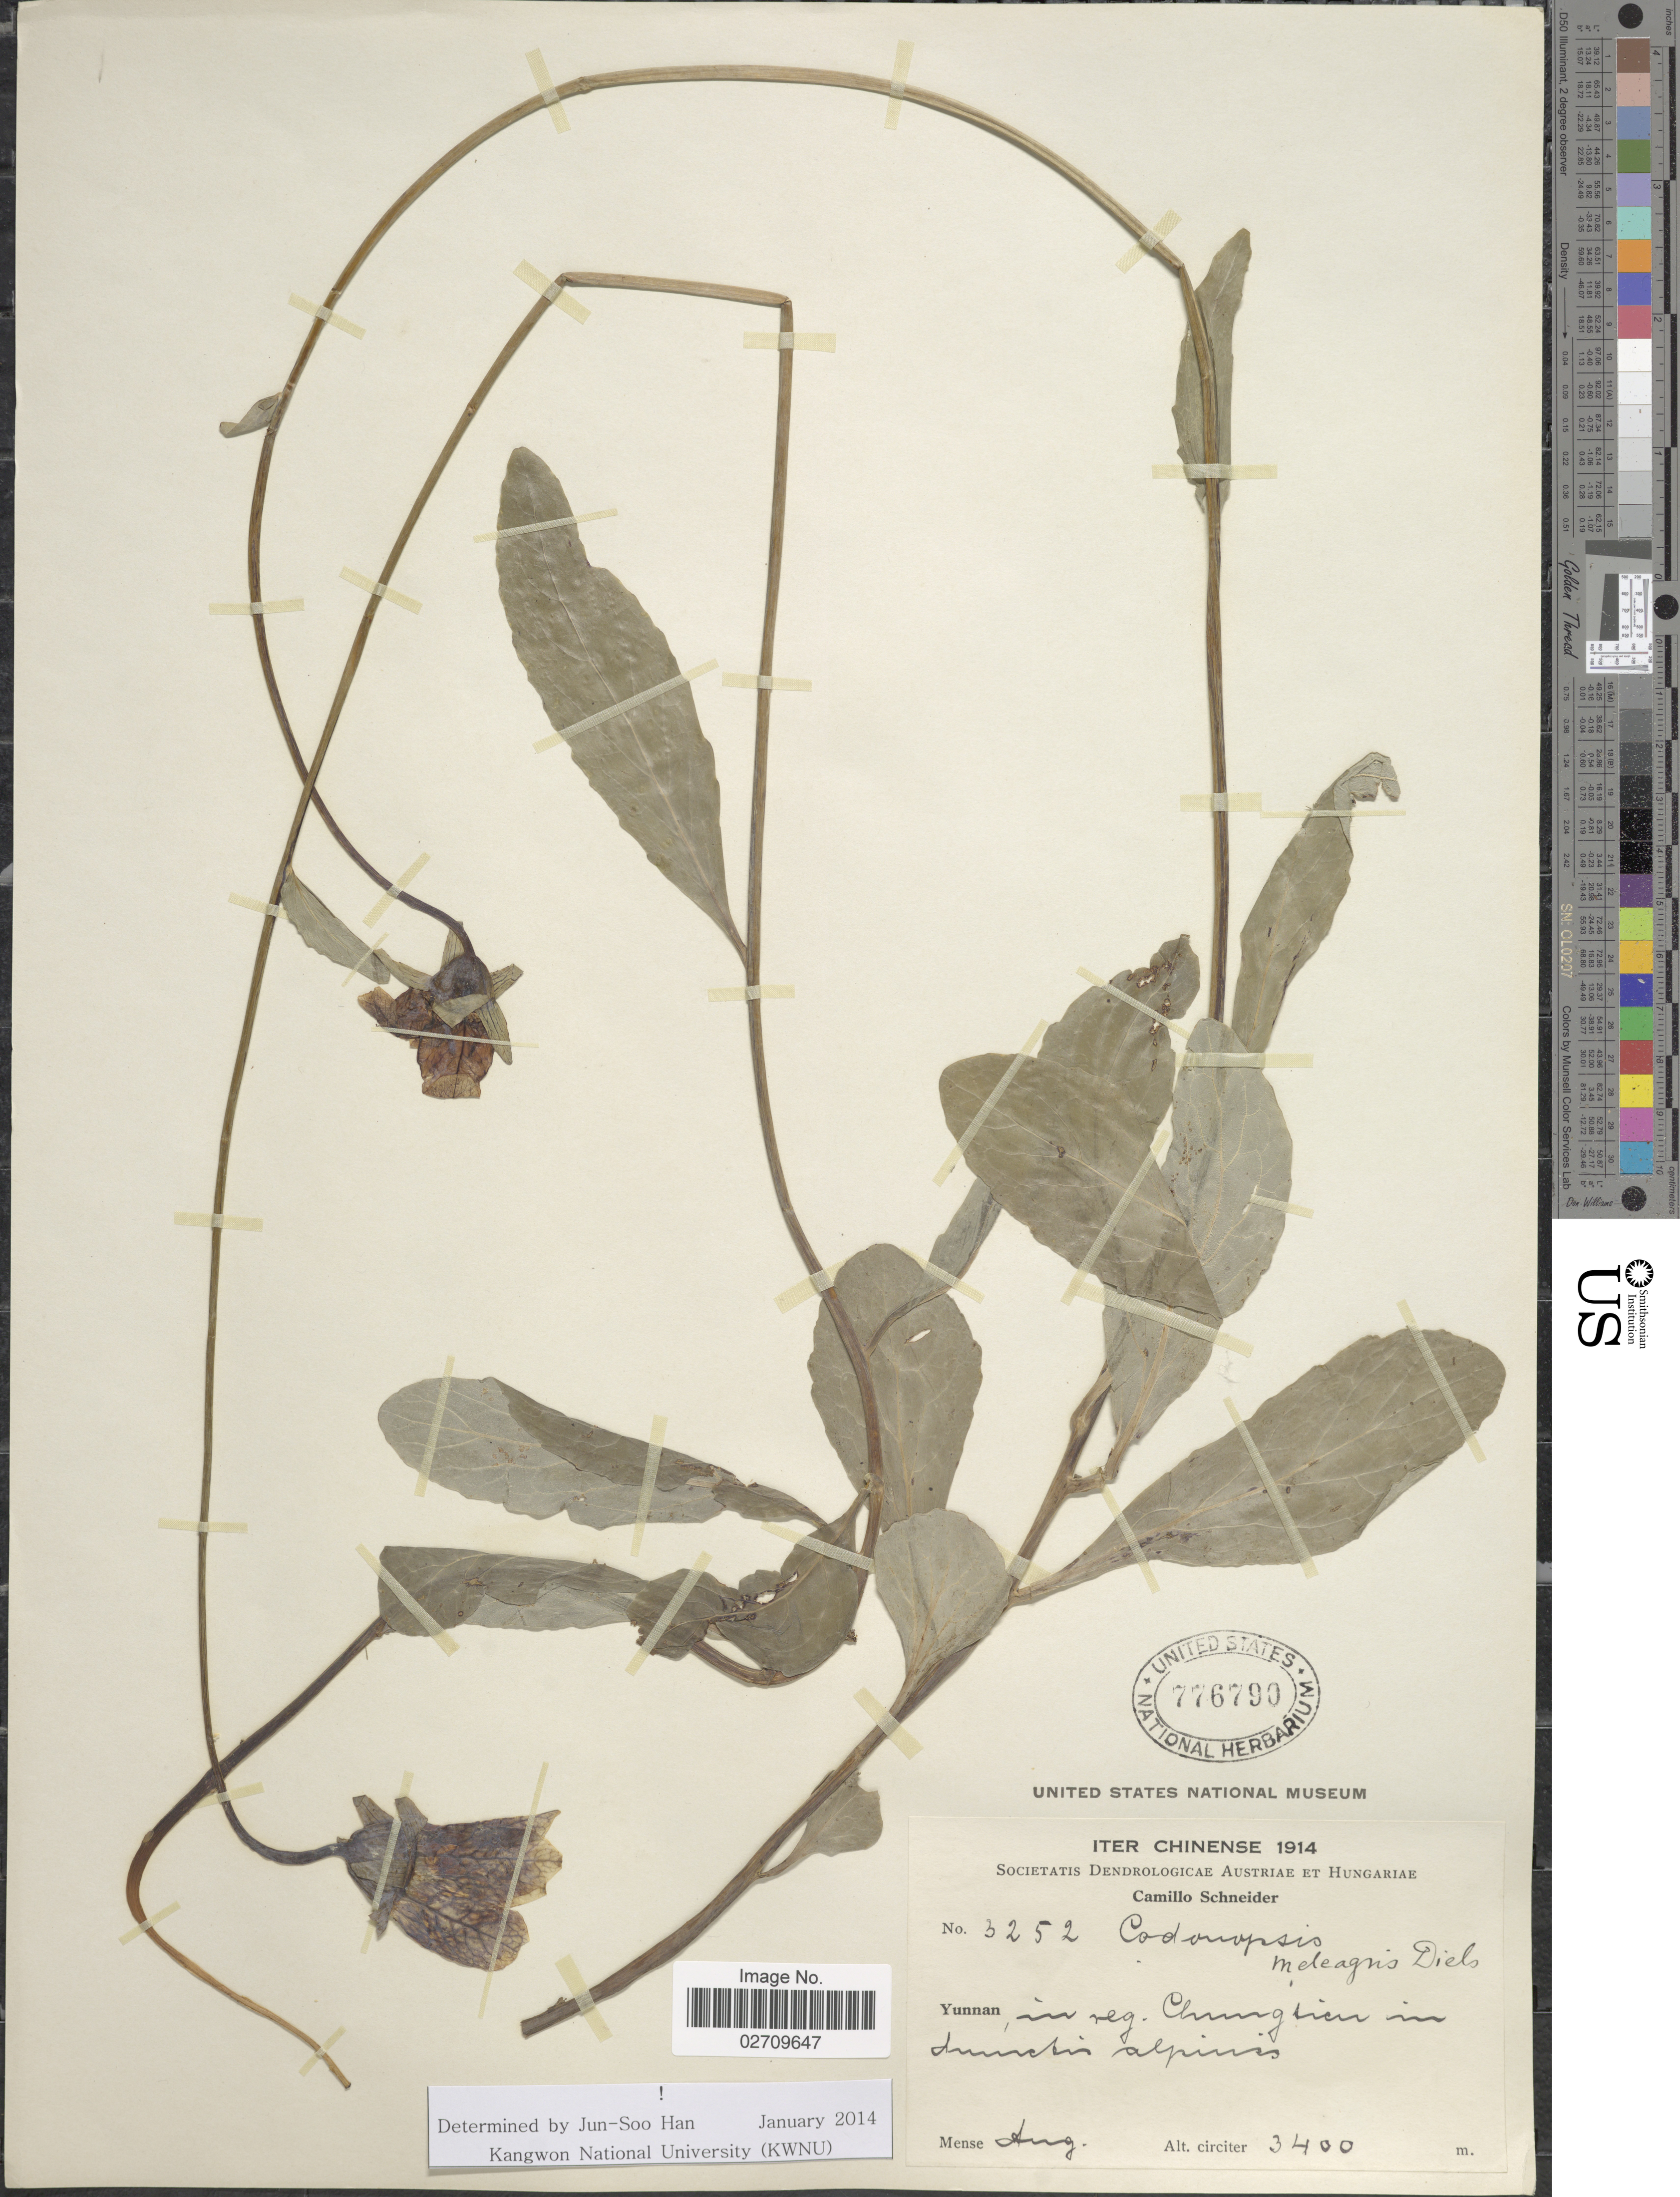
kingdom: Plantae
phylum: Tracheophyta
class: Magnoliopsida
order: Asterales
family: Campanulaceae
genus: Codonopsis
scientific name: Codonopsis meleagris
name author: Diels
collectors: C. K. Schneider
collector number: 3252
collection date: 1914-08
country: China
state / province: Yunnan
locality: In reg. Chungtien in dumetis alpinis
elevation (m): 3400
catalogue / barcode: US 776790